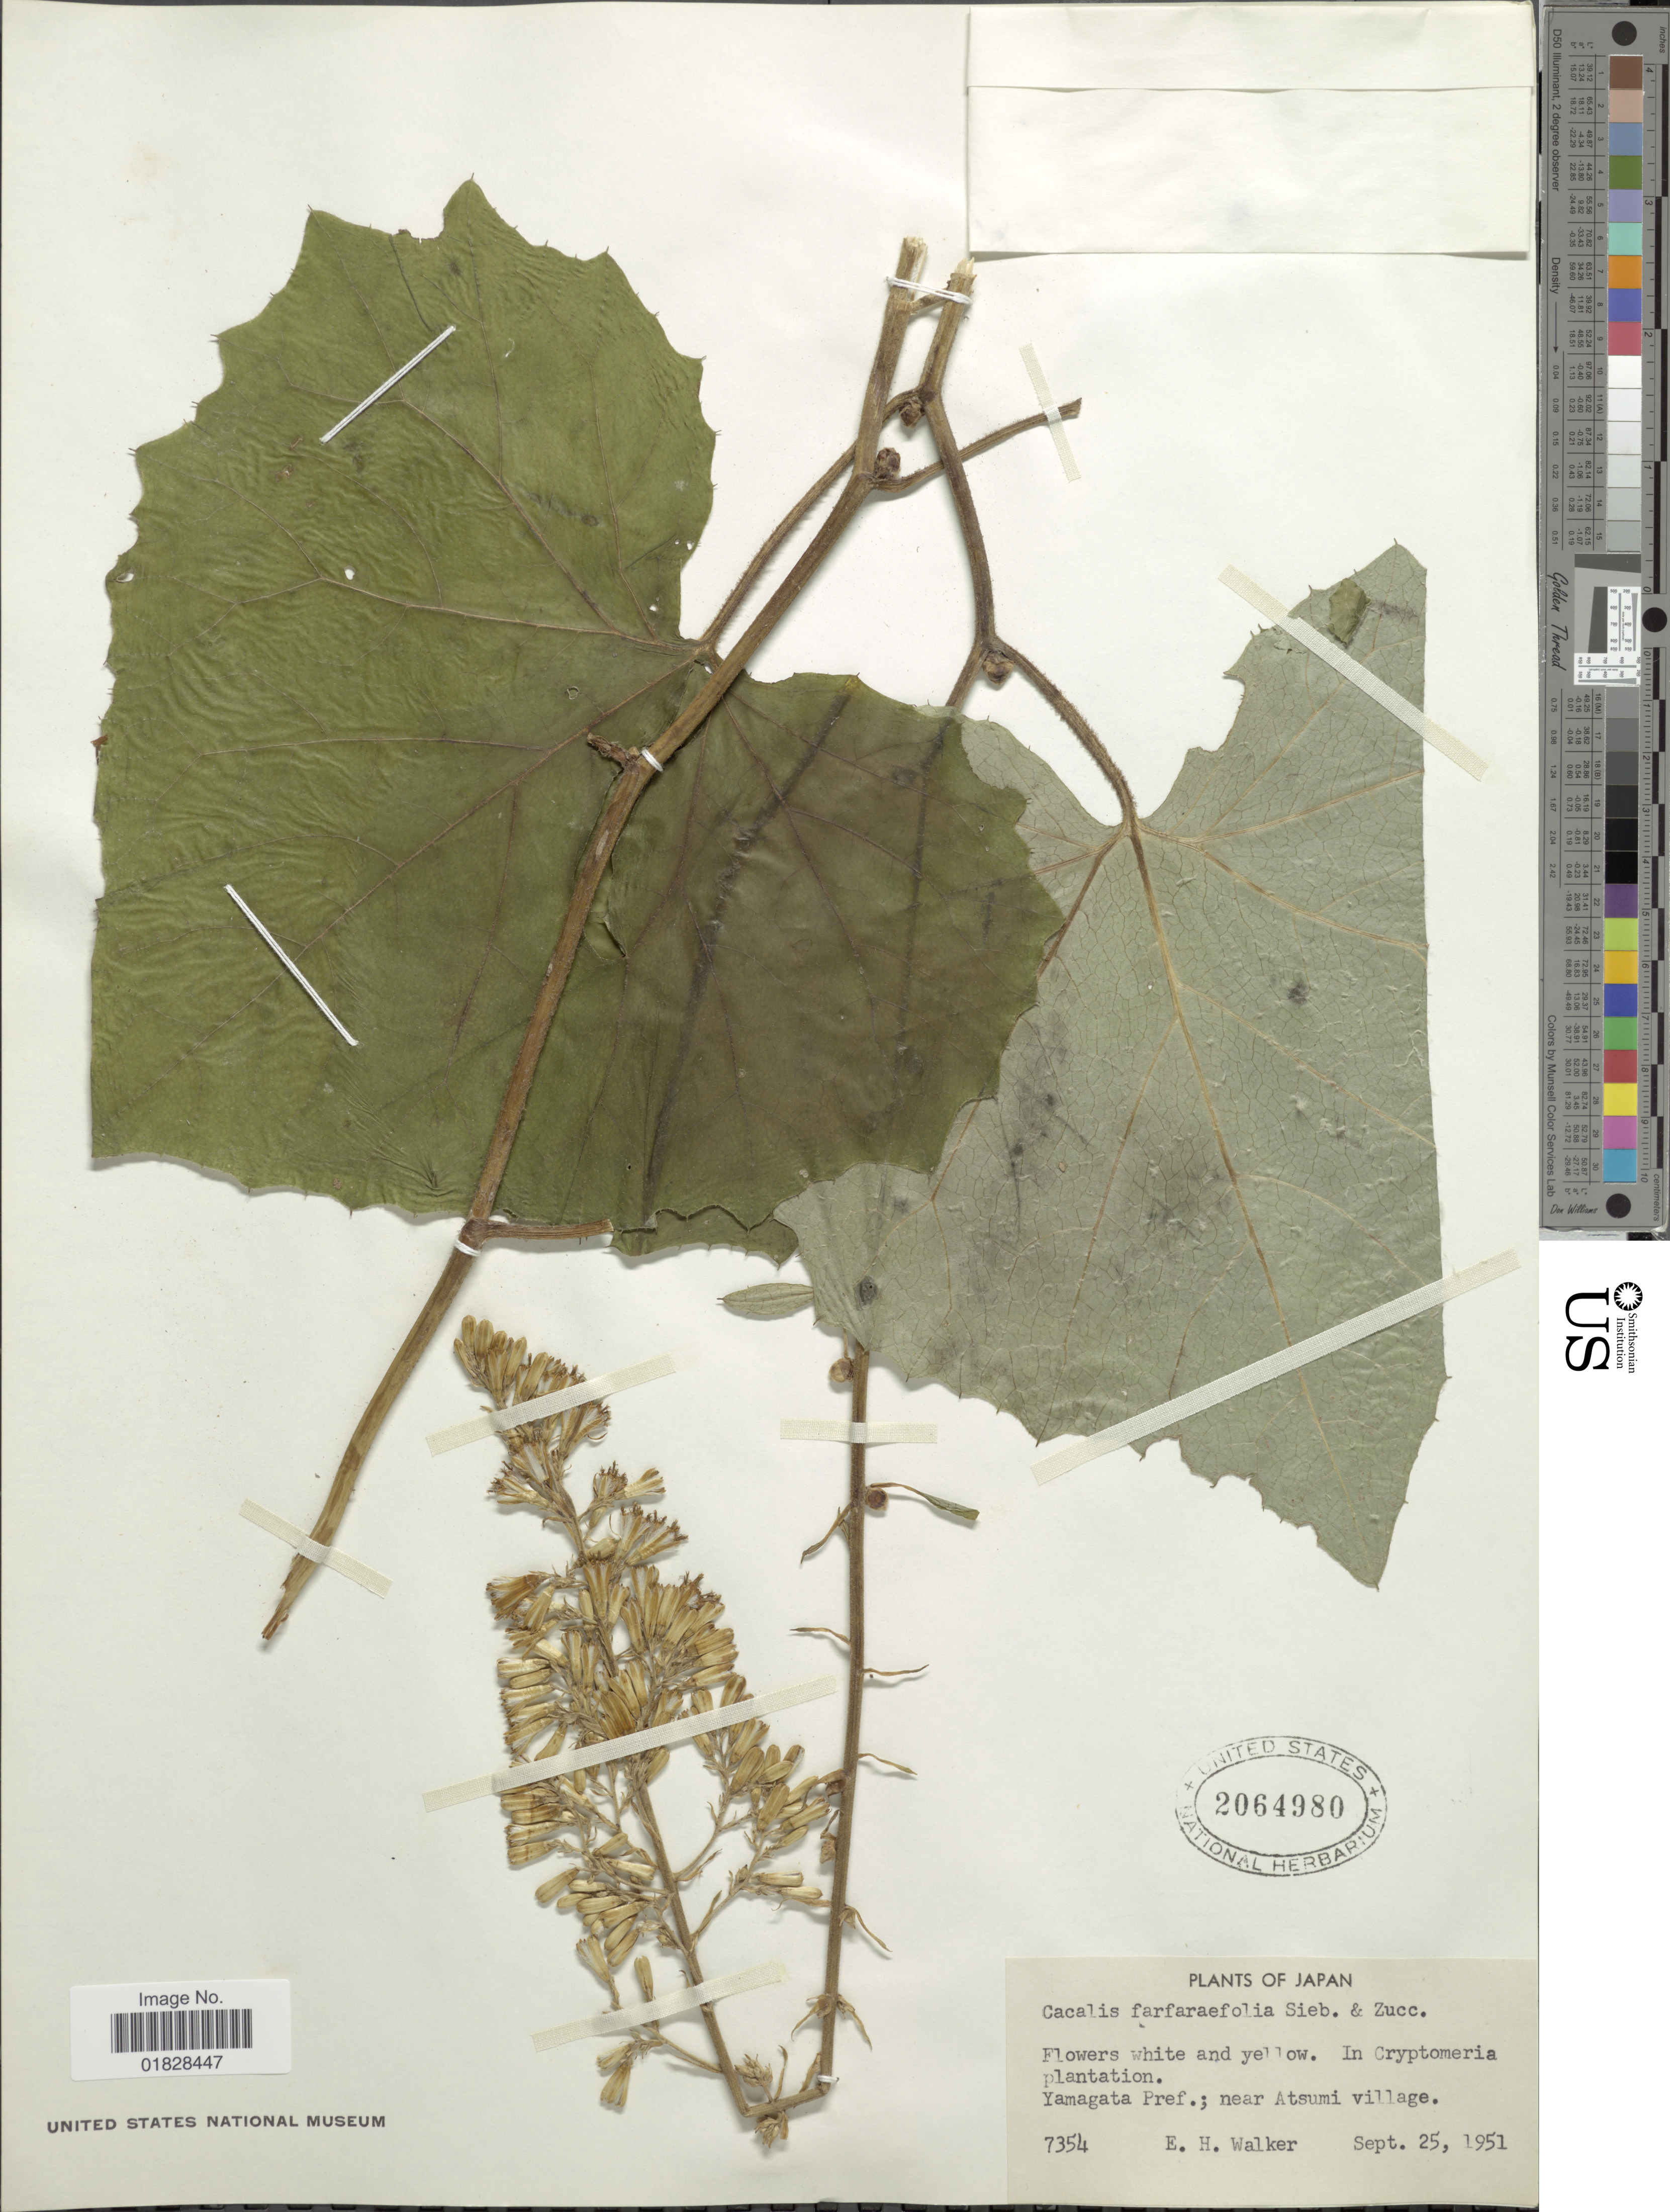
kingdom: Plantae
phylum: Tracheophyta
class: Magnoliopsida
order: Asterales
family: Asteraceae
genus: Parasenecio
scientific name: Parasenecio farfarifolius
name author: (Siebold & Zucc.) H. Koyama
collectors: E. H. Walker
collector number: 7354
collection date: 1951-09-25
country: Japan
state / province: Yamagata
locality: Yamagata Pref.; near Atsumi village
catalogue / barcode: US 2064980